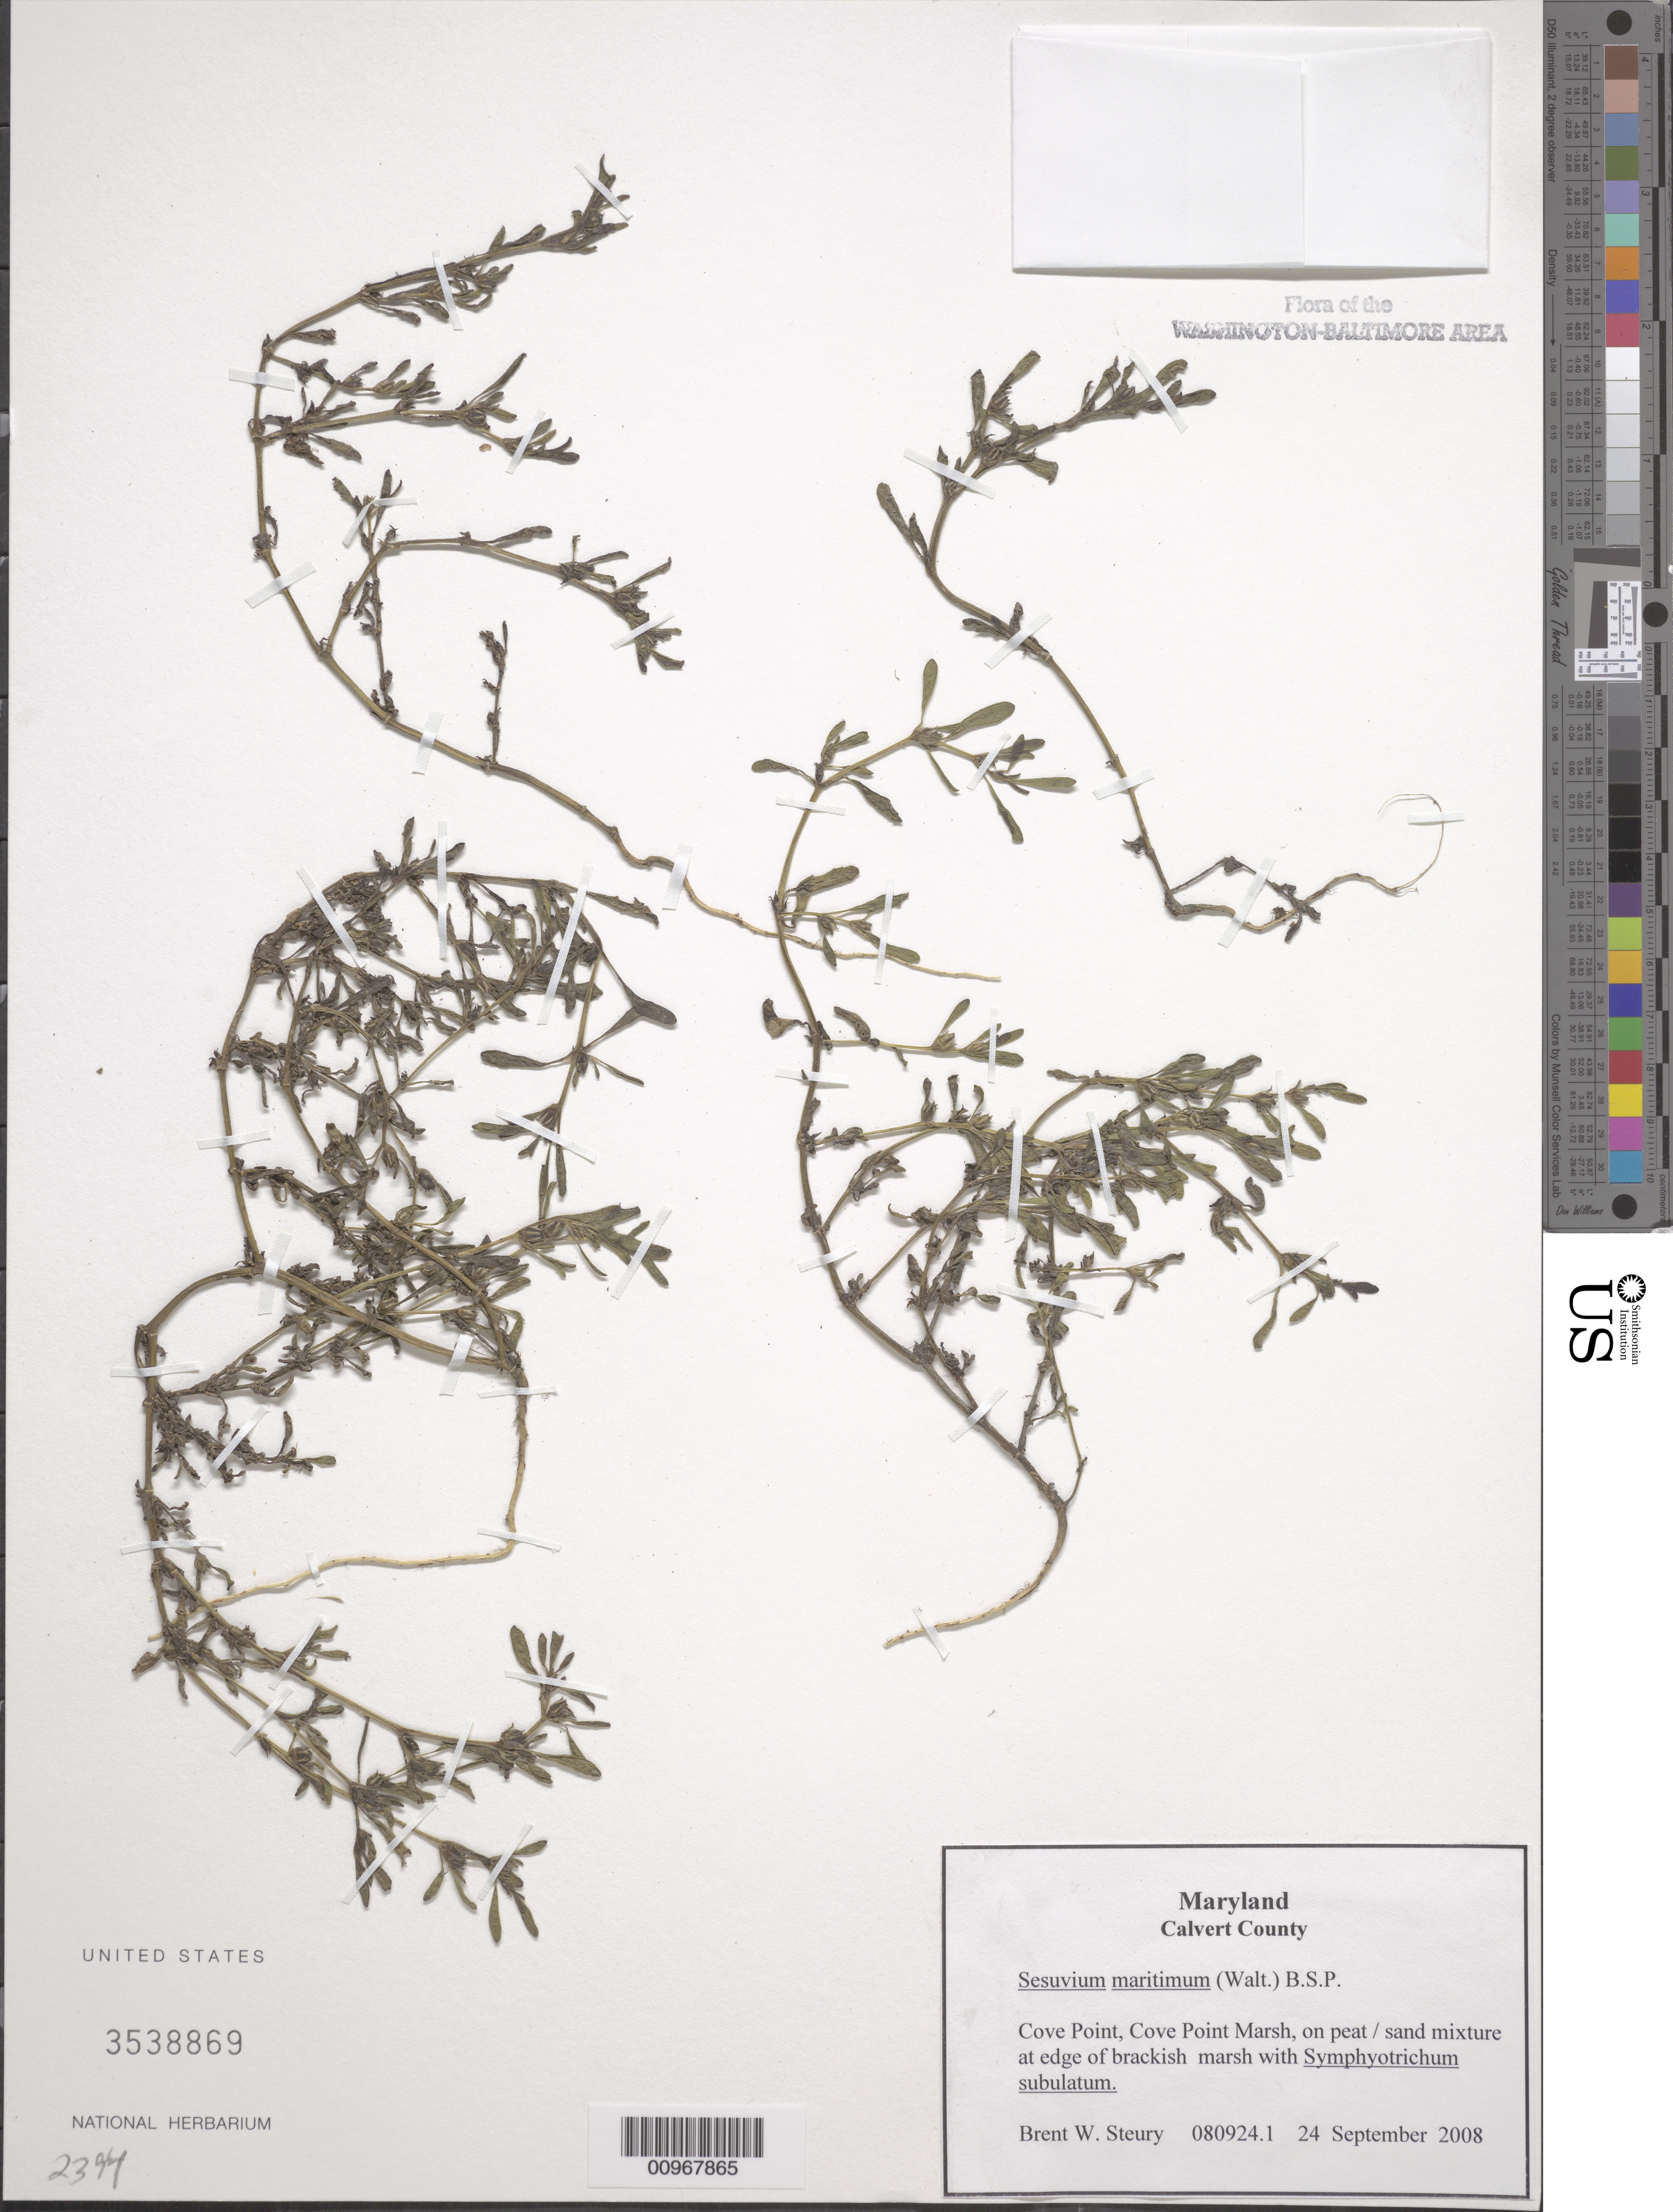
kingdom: Plantae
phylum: Tracheophyta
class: Magnoliopsida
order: Caryophyllales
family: Aizoaceae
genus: Sesuvium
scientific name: Sesuvium maritimum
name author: (Walter) Britton, Stearns & Poggenb.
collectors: B. Steury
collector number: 080924.1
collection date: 2008-09-24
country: United States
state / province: Maryland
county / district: Calvert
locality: Cove Point, Cove Point Marsh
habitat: on peat/sand mixture at edge of brackish marsh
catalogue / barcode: US 3538869